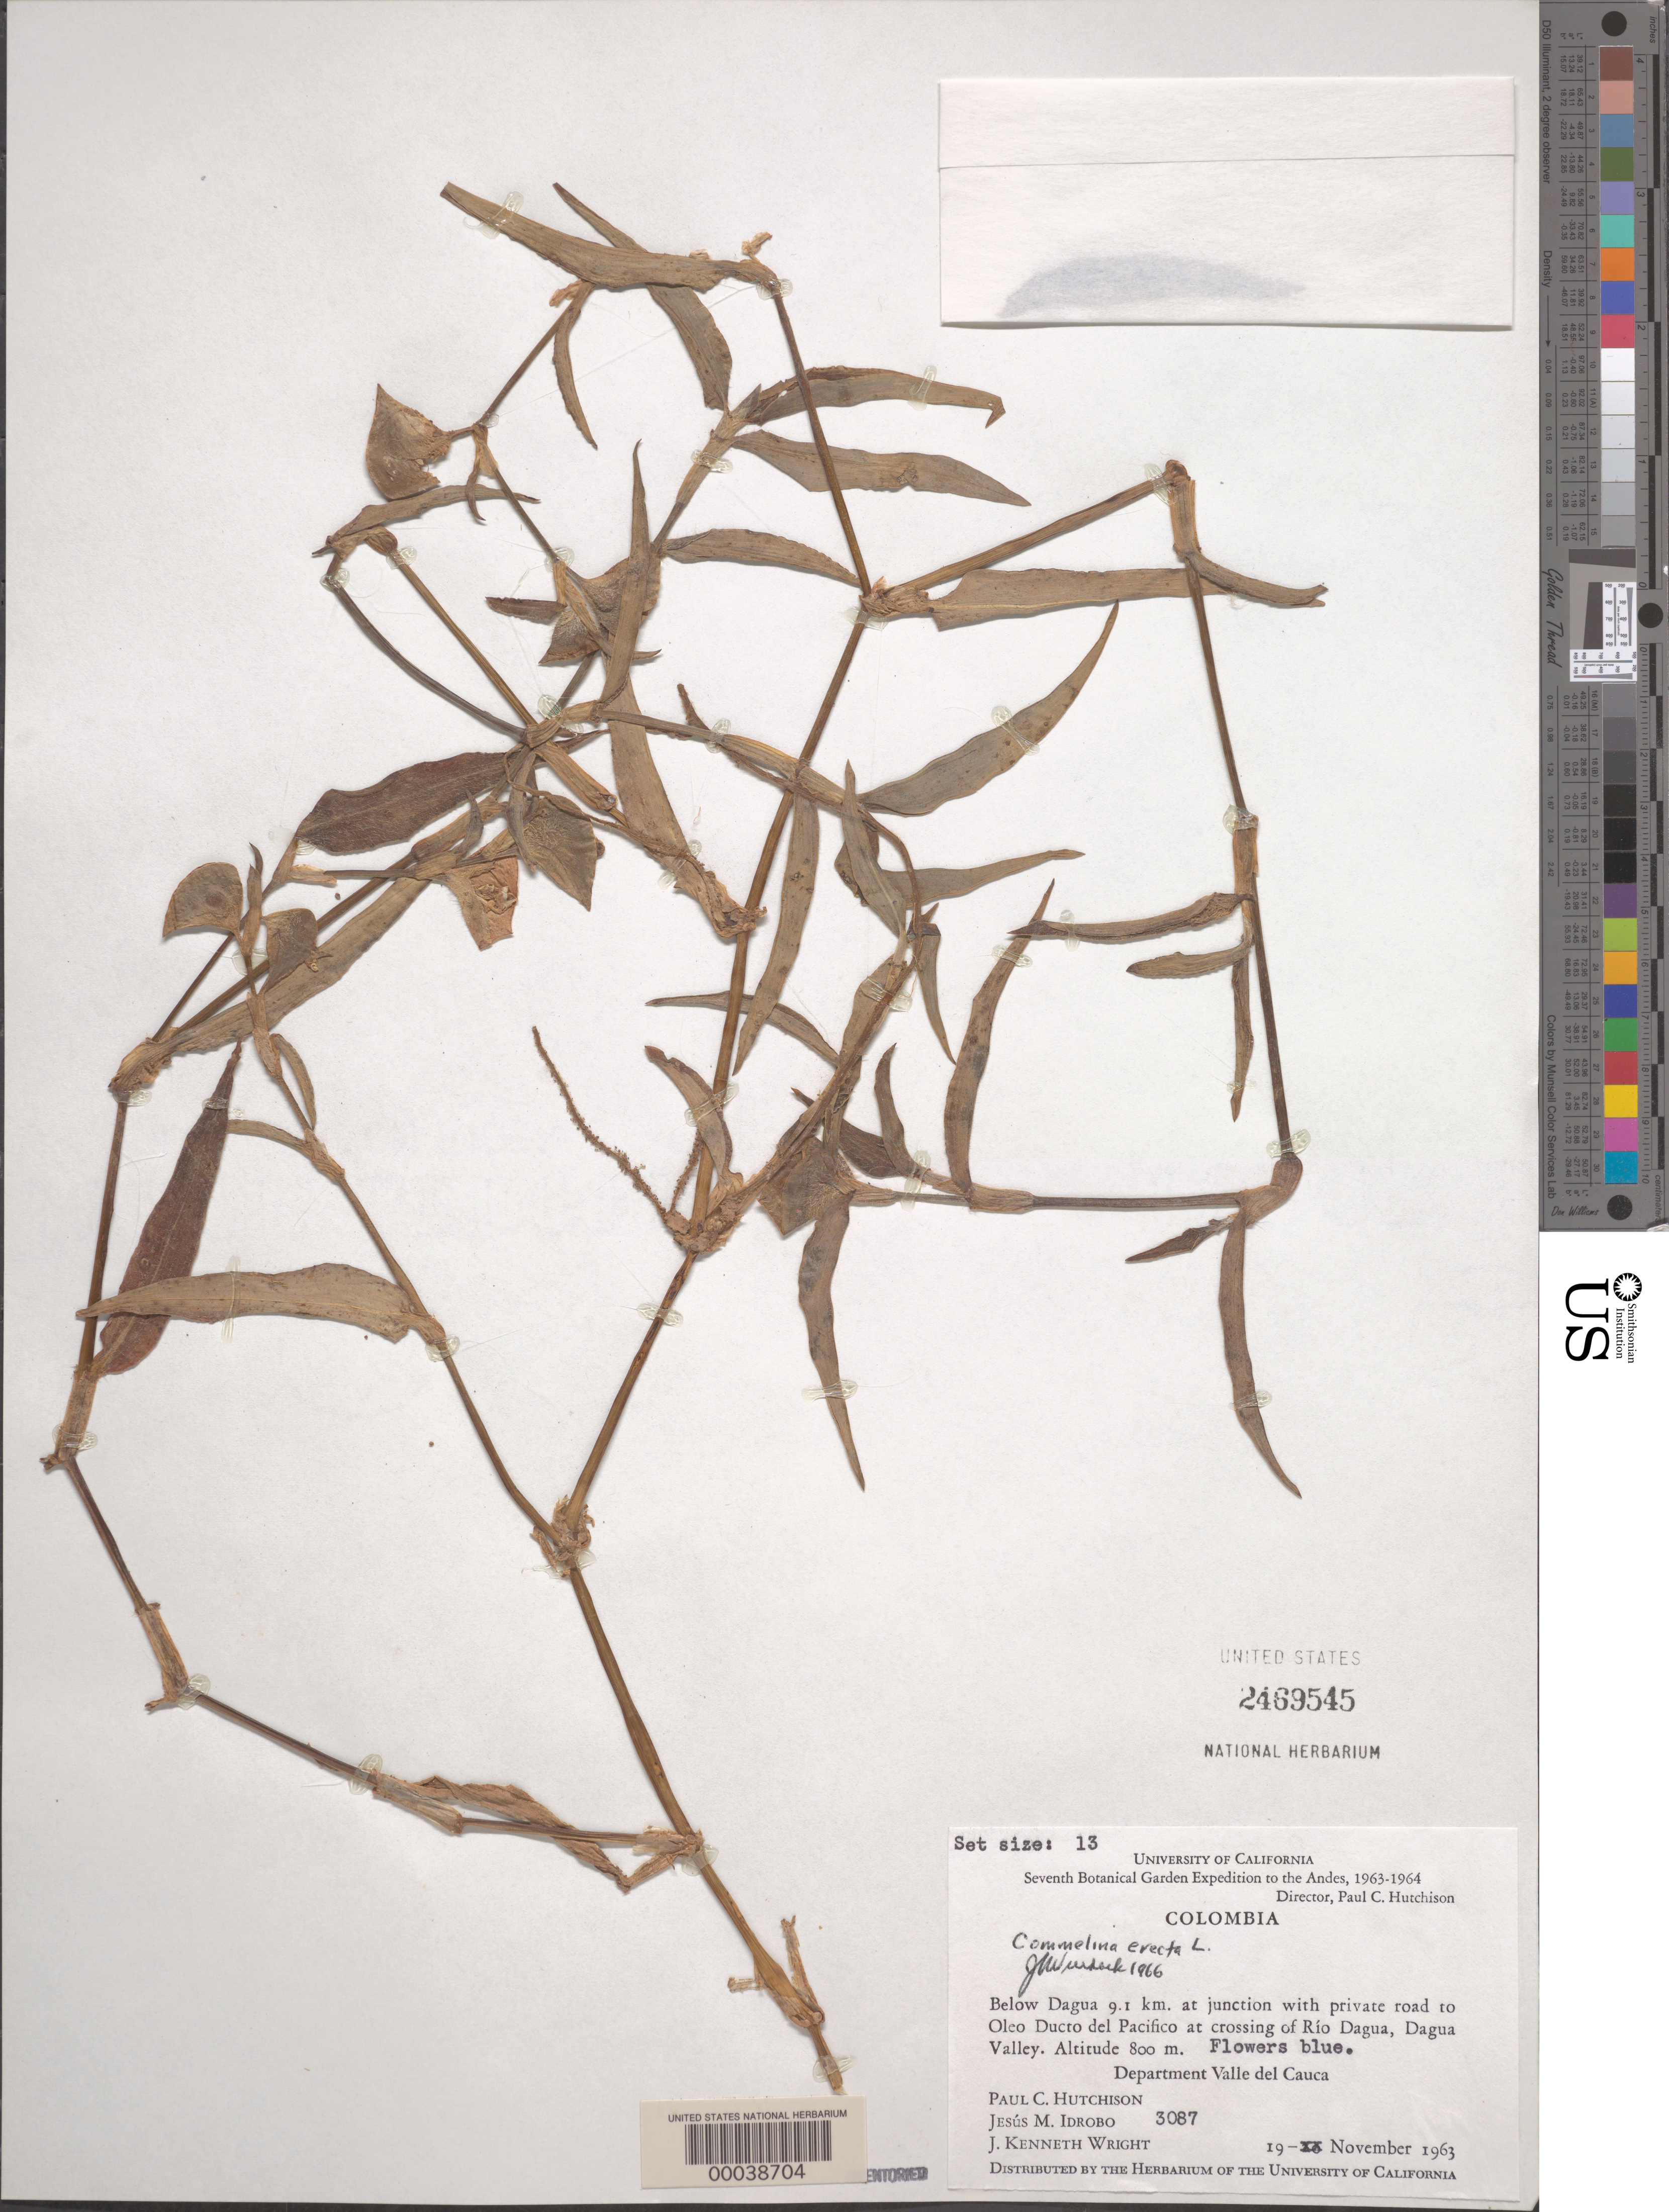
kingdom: Plantae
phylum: Tracheophyta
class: Liliopsida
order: Commelinales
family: Commelinaceae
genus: Commelina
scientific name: Commelina erecta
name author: L.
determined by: Murdock, J. W.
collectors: P. C. Hutchison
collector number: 3087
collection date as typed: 19 Nov 1963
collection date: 1963-11-19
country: Colombia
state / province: Cauca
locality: Dagua Valley; below Dagua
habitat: Roadside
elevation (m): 800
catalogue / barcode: US 2469545